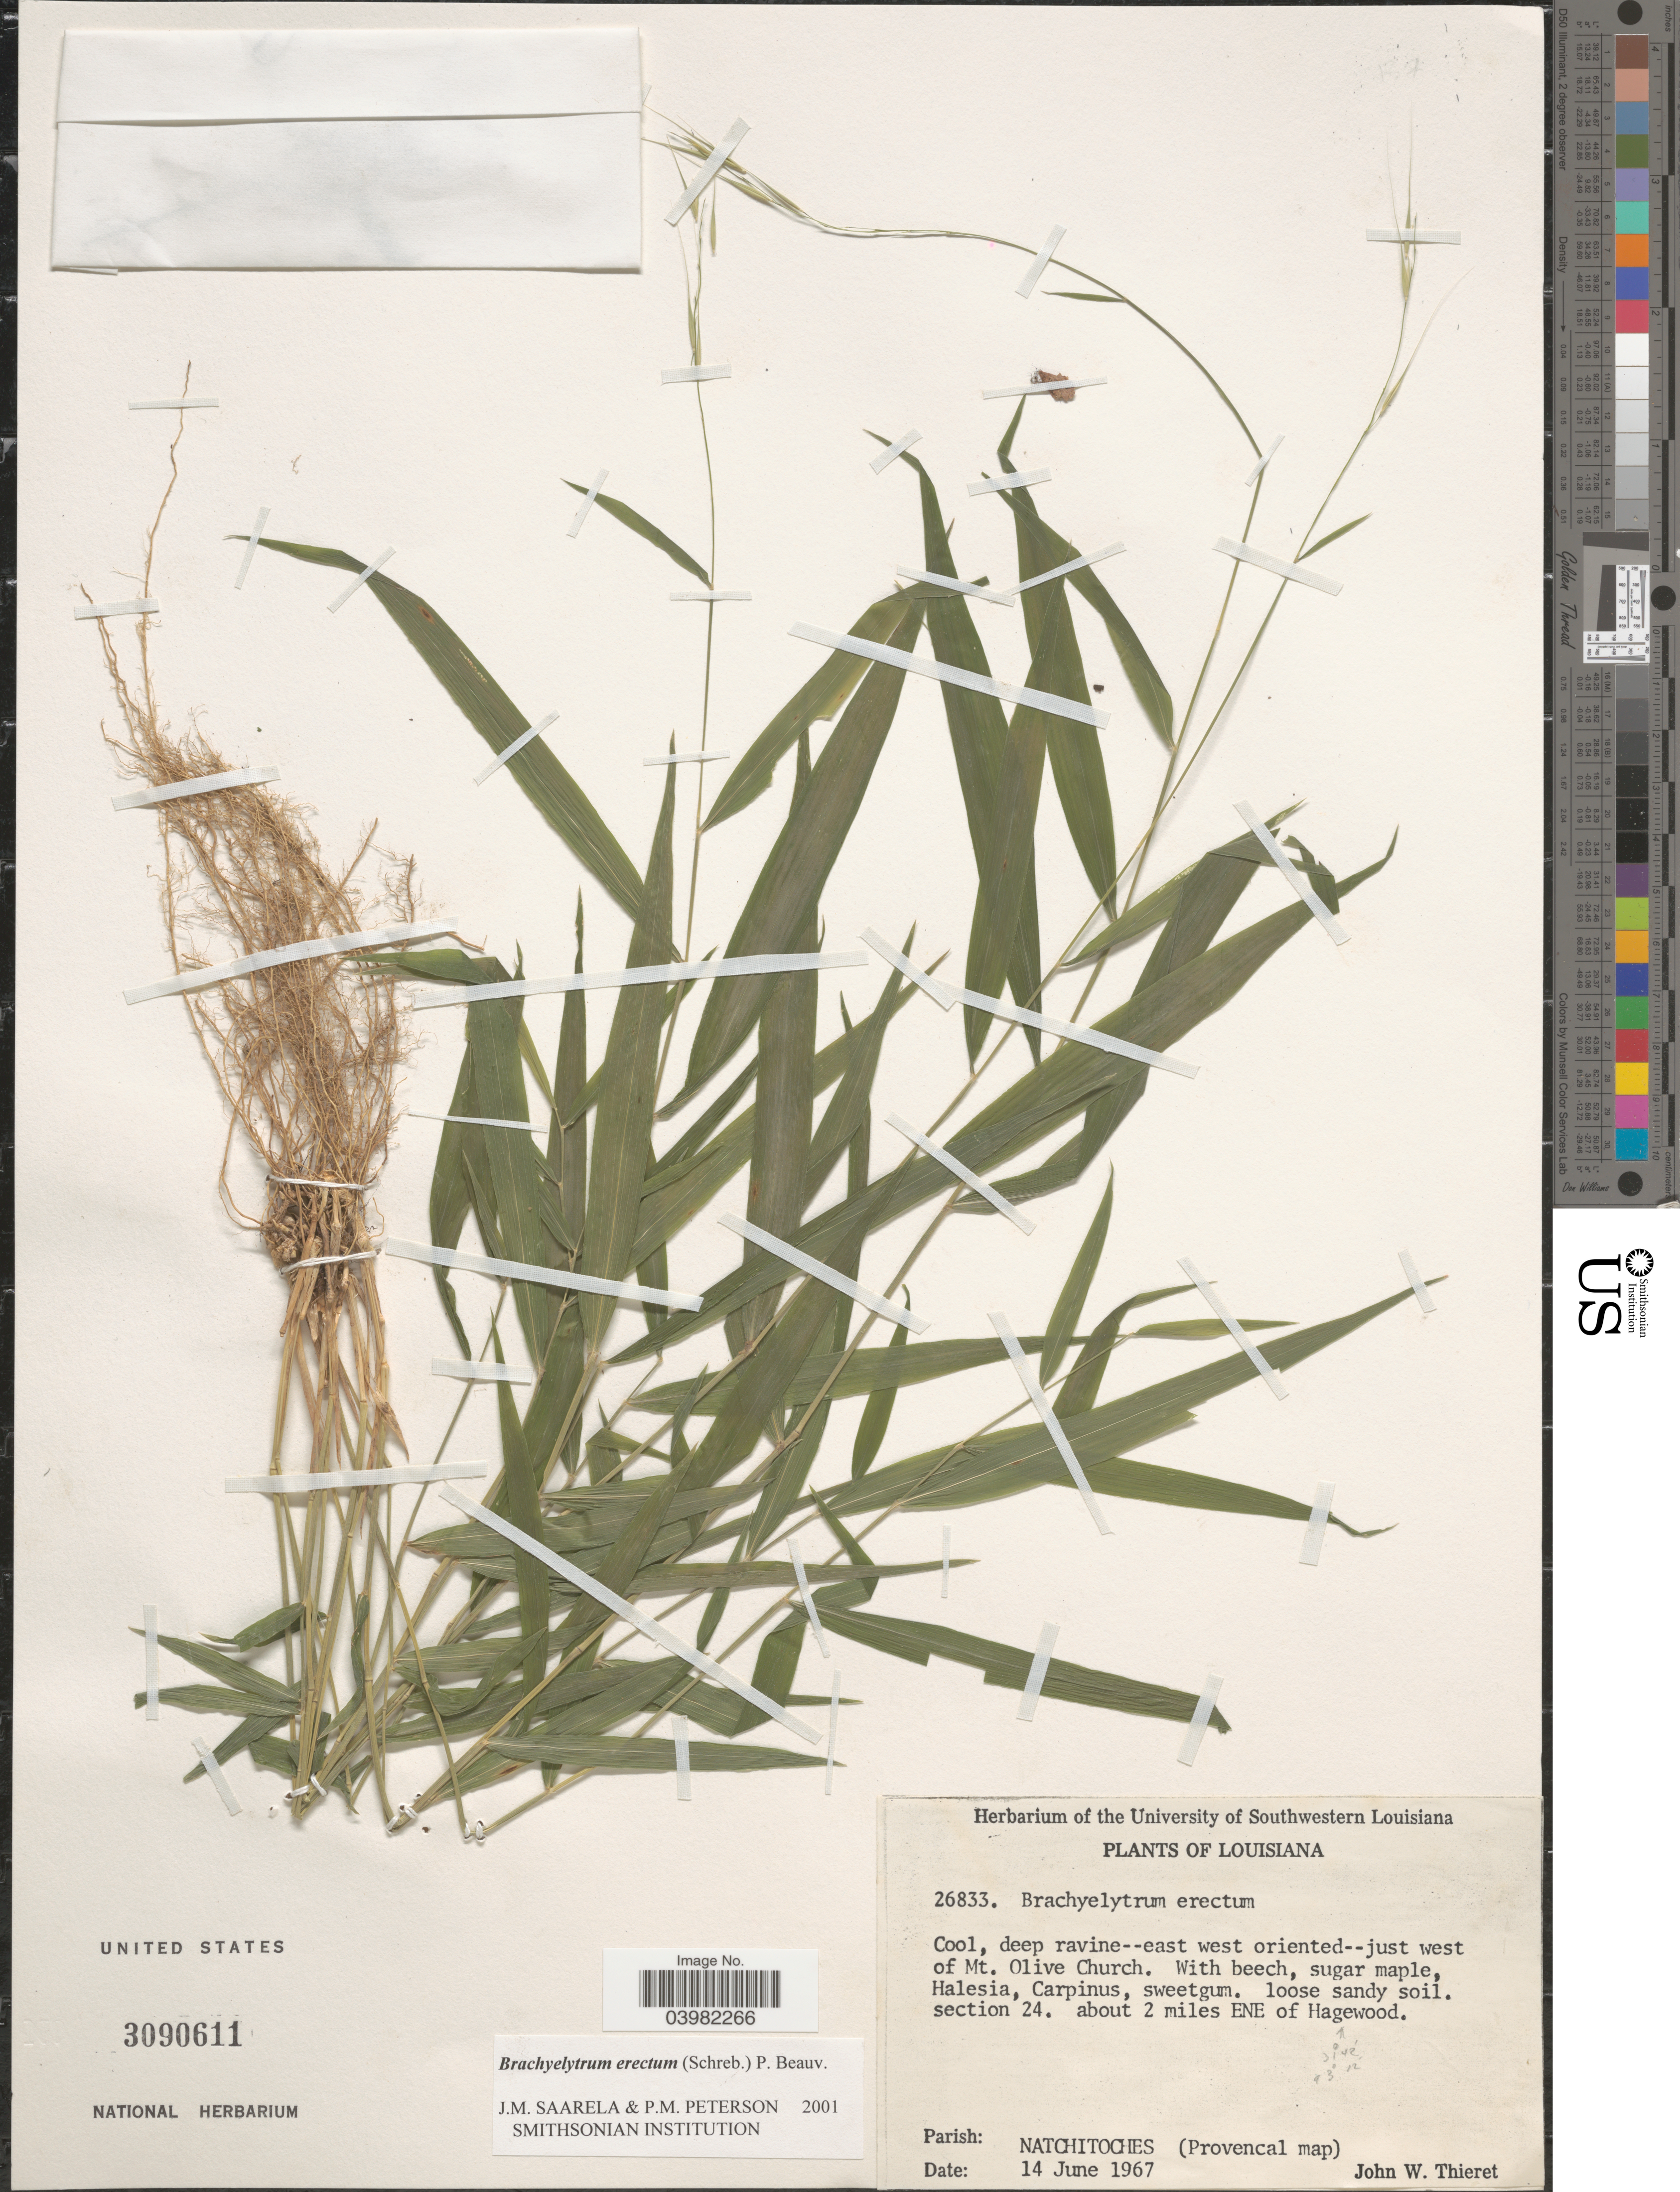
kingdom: Plantae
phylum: Tracheophyta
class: Liliopsida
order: Poales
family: Poaceae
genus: Brachyelytrum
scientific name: Brachyelytrum erectum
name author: (Schreb.) P. Beauv.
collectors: J. W. Thieret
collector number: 26833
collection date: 1967-06-14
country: United States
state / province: Louisiana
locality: Ravine--east west oriented--just west of Mt. Olive Church. Section 24. about 2 miles ENE of Hagewood. Parish: Natchitoches (Provencal map).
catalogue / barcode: US 3090611